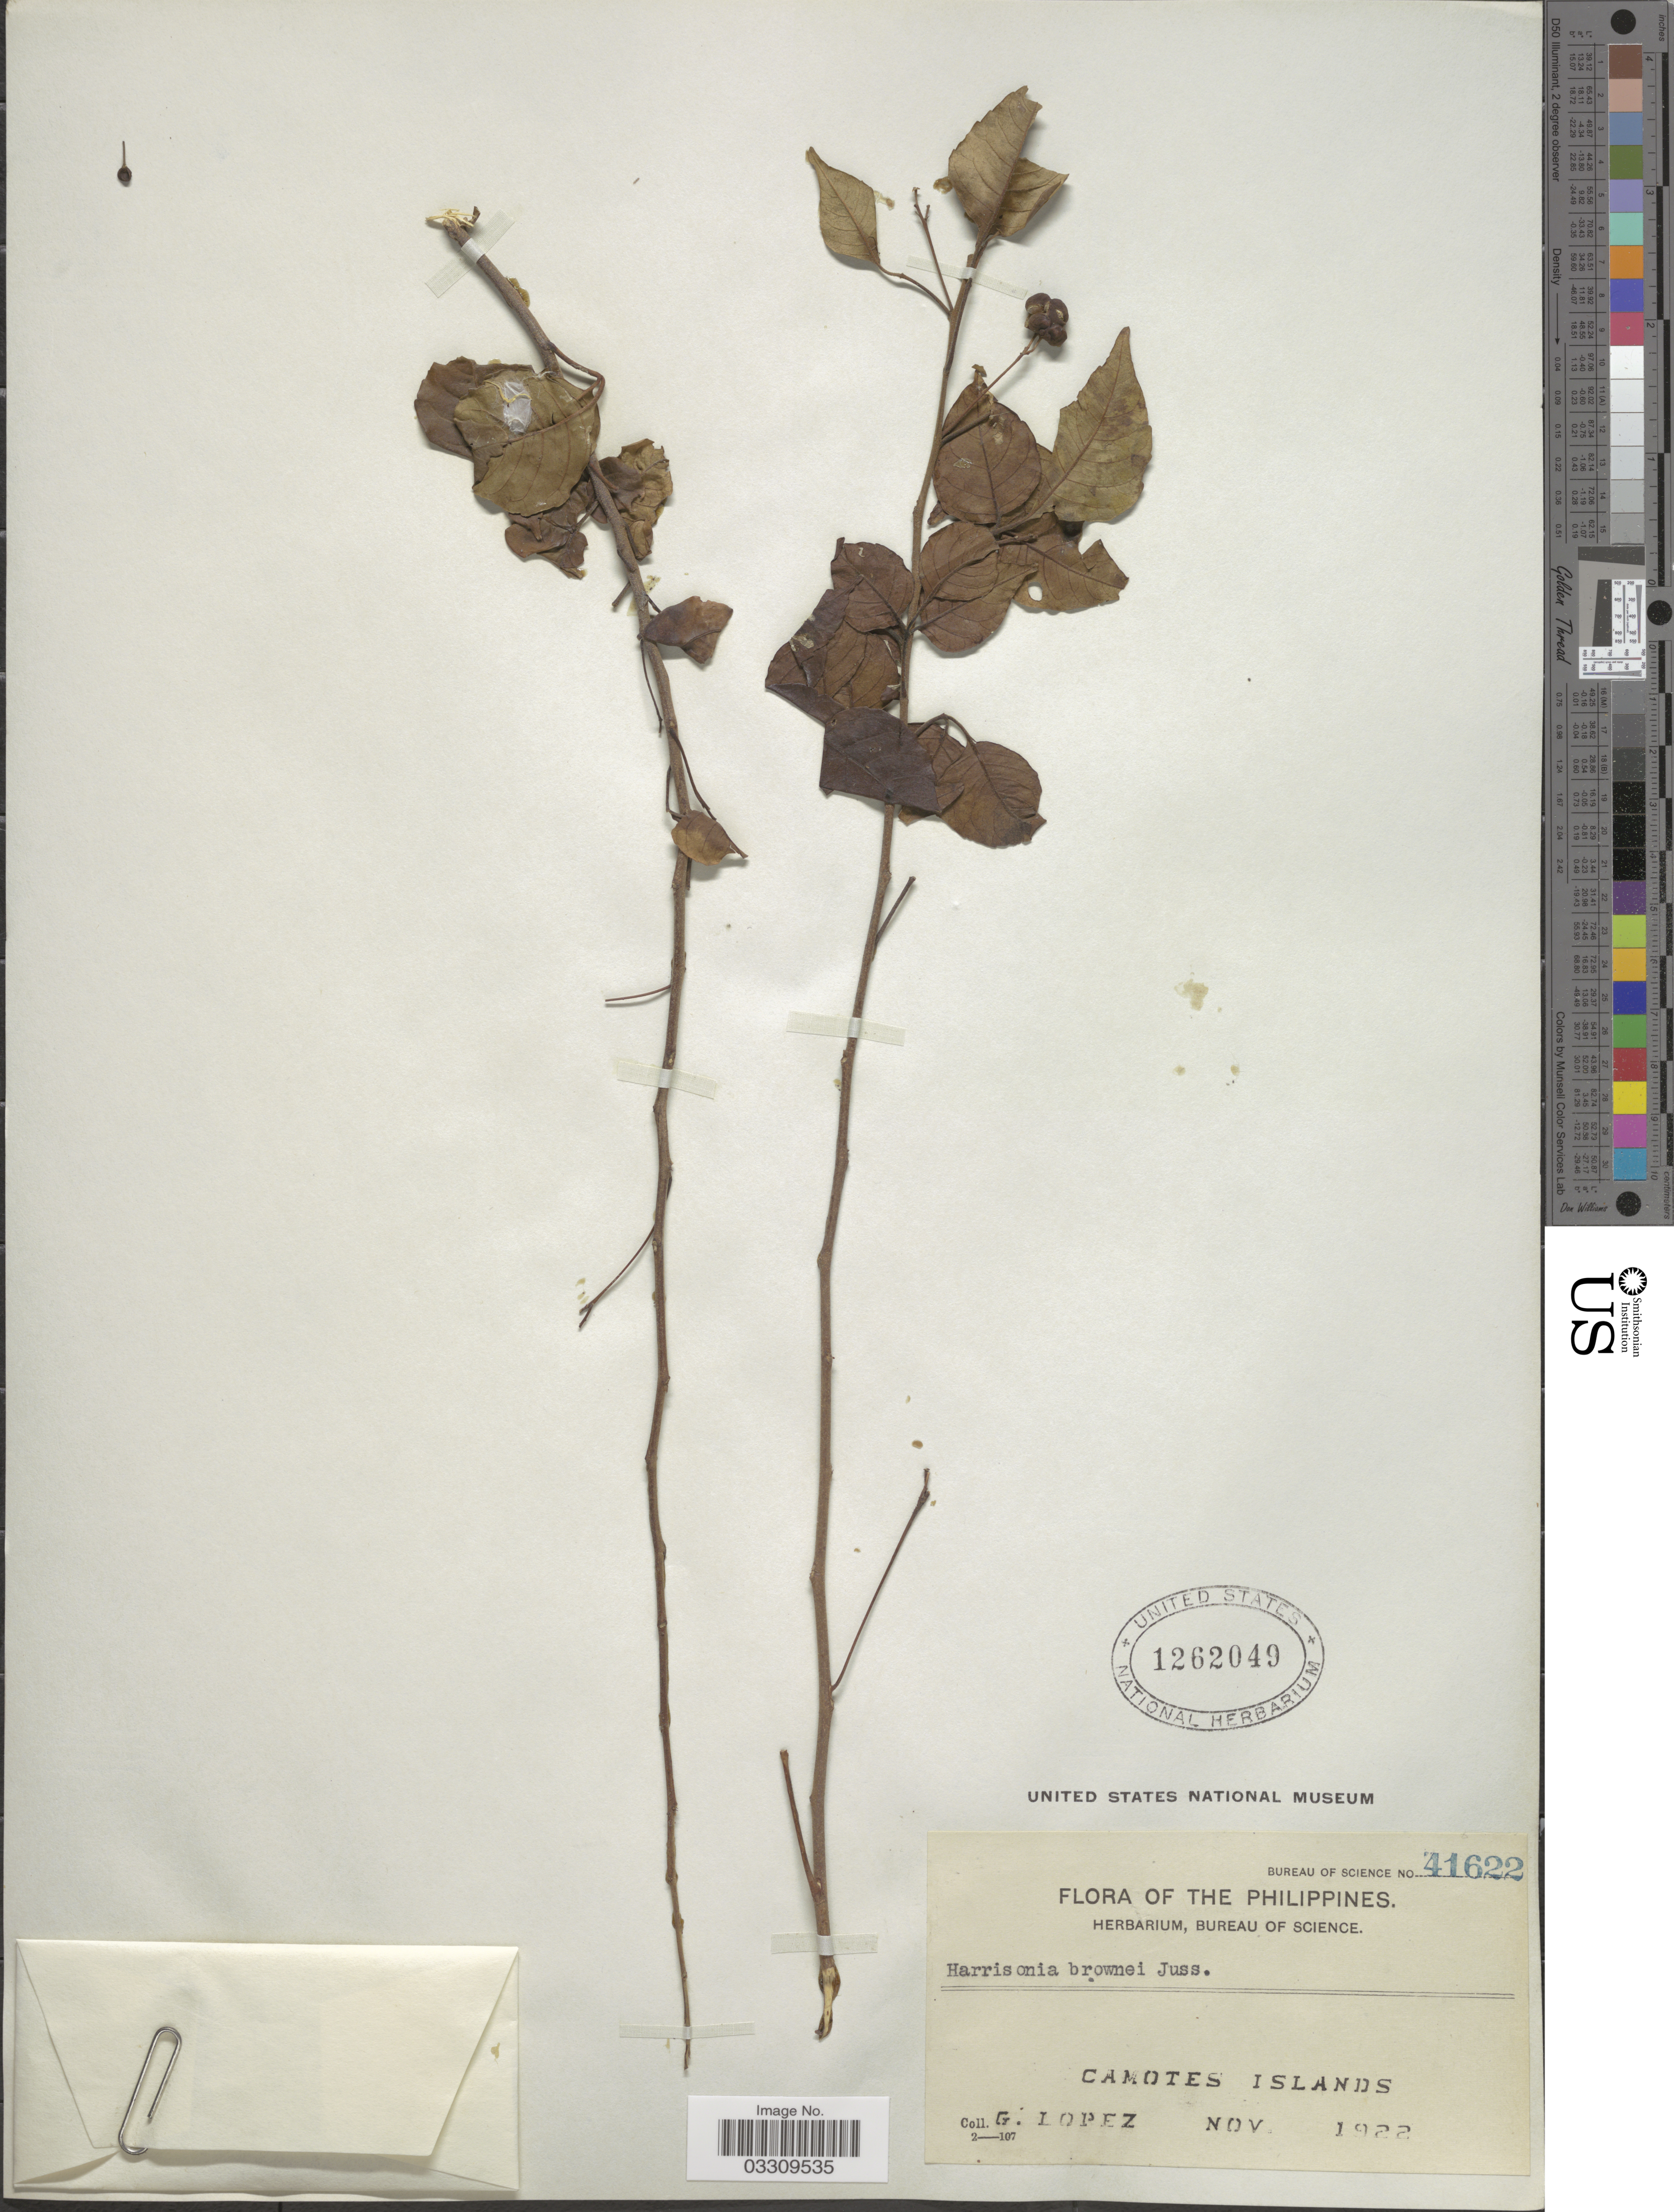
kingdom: Plantae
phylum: Tracheophyta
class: Magnoliopsida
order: Sapindales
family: Rutaceae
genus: Harrisonia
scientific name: Harrisonia brownii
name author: A. Juss.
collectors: G. Lopéz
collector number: Bureau of Science 41622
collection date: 1922-11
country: Philippines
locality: Camotes Islands.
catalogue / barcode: US 1262049